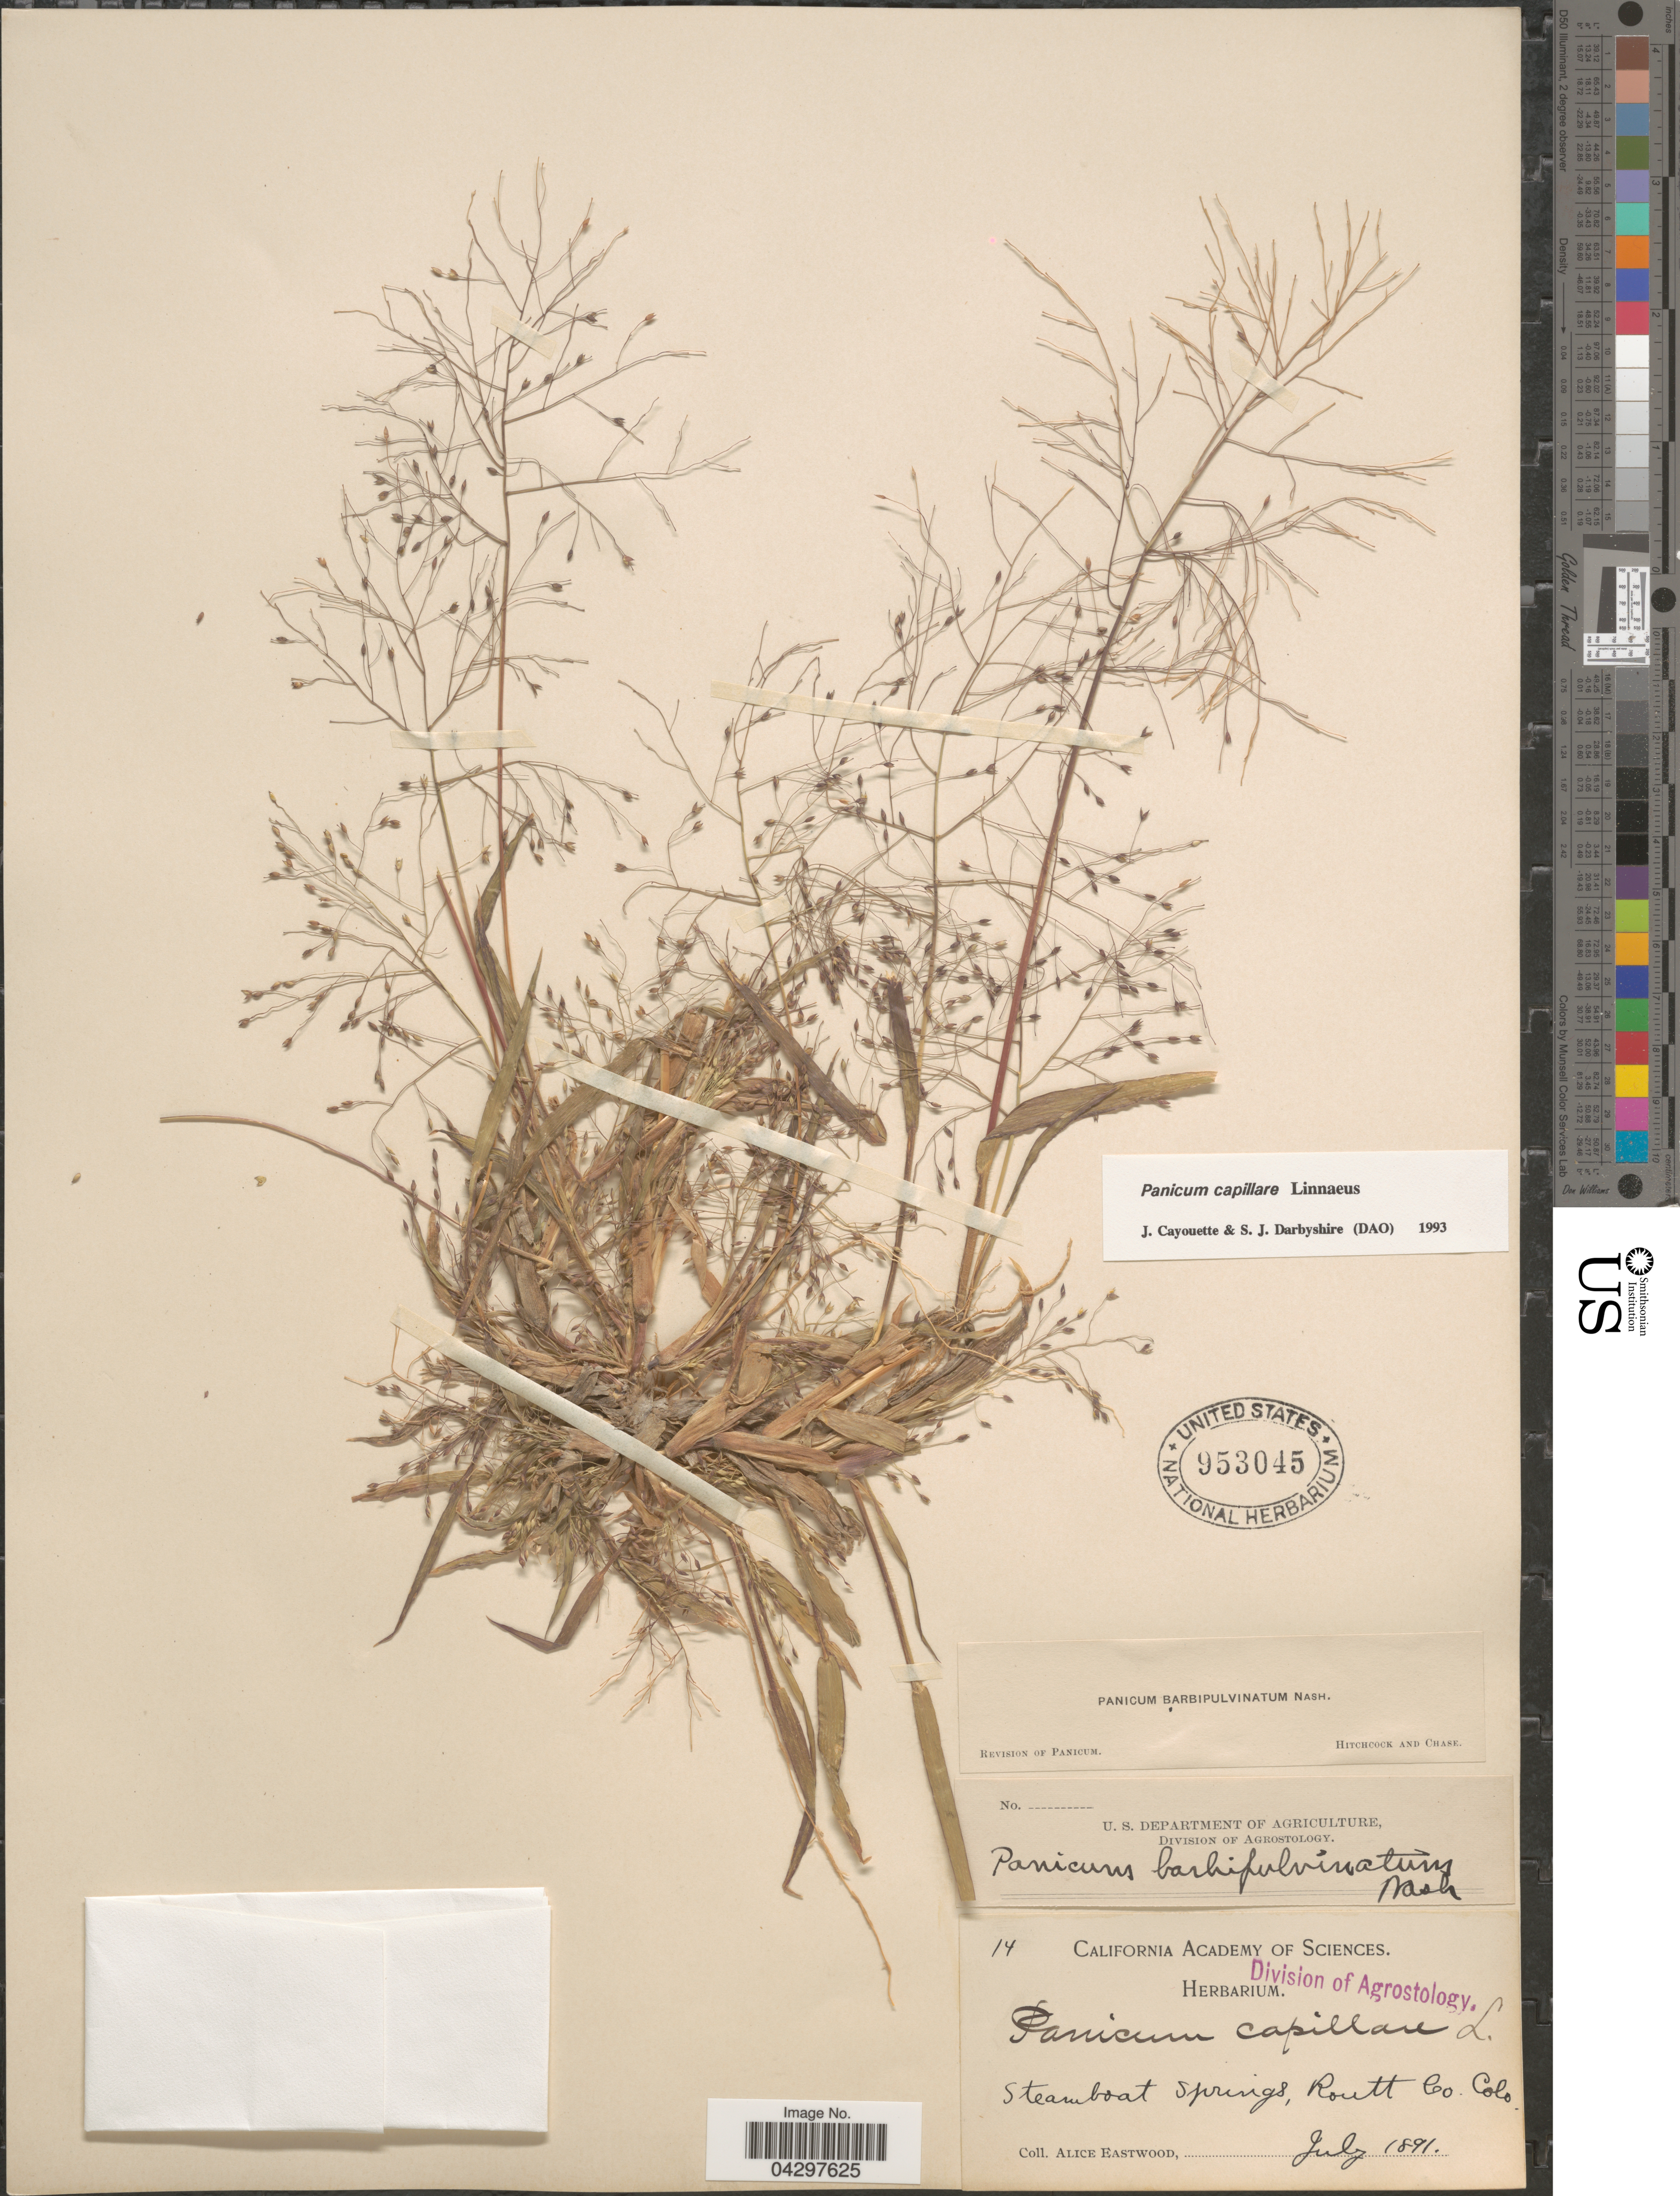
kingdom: Plantae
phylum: Tracheophyta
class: Liliopsida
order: Poales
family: Poaceae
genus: Panicum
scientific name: Panicum capillare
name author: L.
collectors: A. Eastwood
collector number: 14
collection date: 1891-07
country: United States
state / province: Colorado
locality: Steamboat Springs, Routt Co.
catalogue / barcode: US 953045